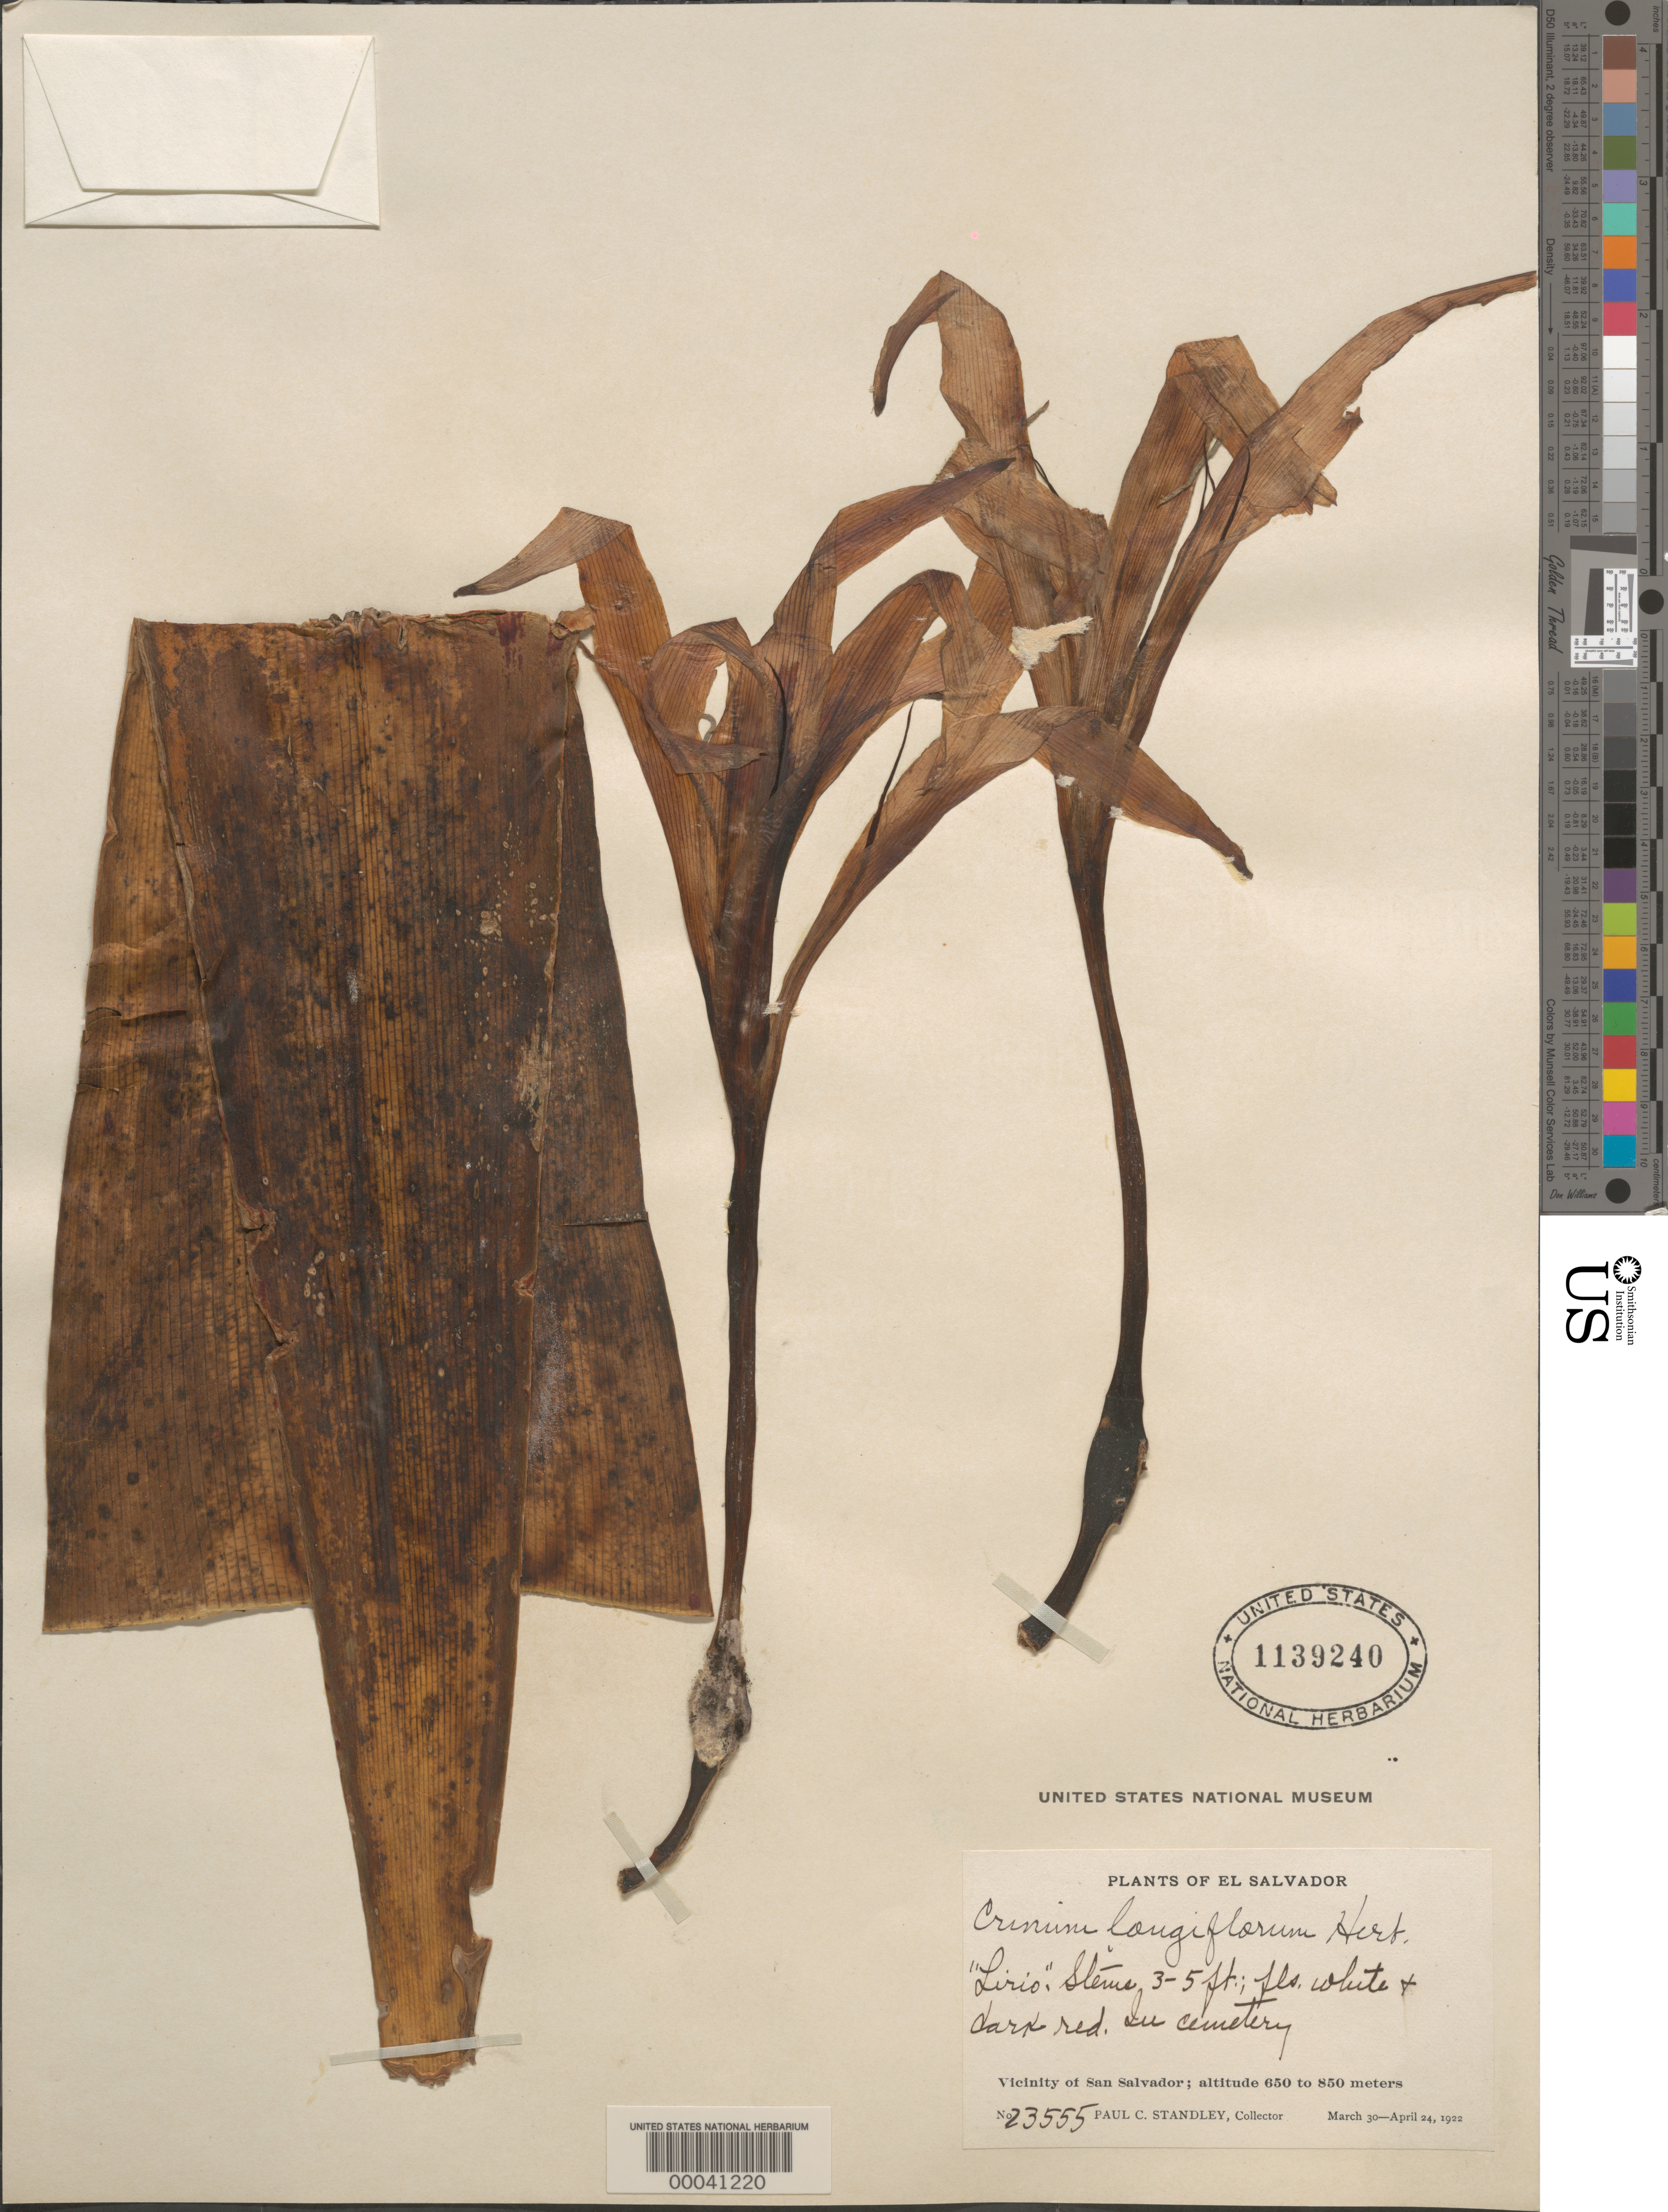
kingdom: Plantae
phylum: Tracheophyta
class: Liliopsida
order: Asparagales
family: Amaryllidaceae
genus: Crinum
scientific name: Crinum longiflorum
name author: Herb.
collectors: P. C. Standley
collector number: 23555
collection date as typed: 30 Mar 1922 to 24 Apr 1922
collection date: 1922-03-30/1922-04-24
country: El Salvador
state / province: San Salvador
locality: Vicinity of san salvador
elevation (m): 650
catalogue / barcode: US 1139240